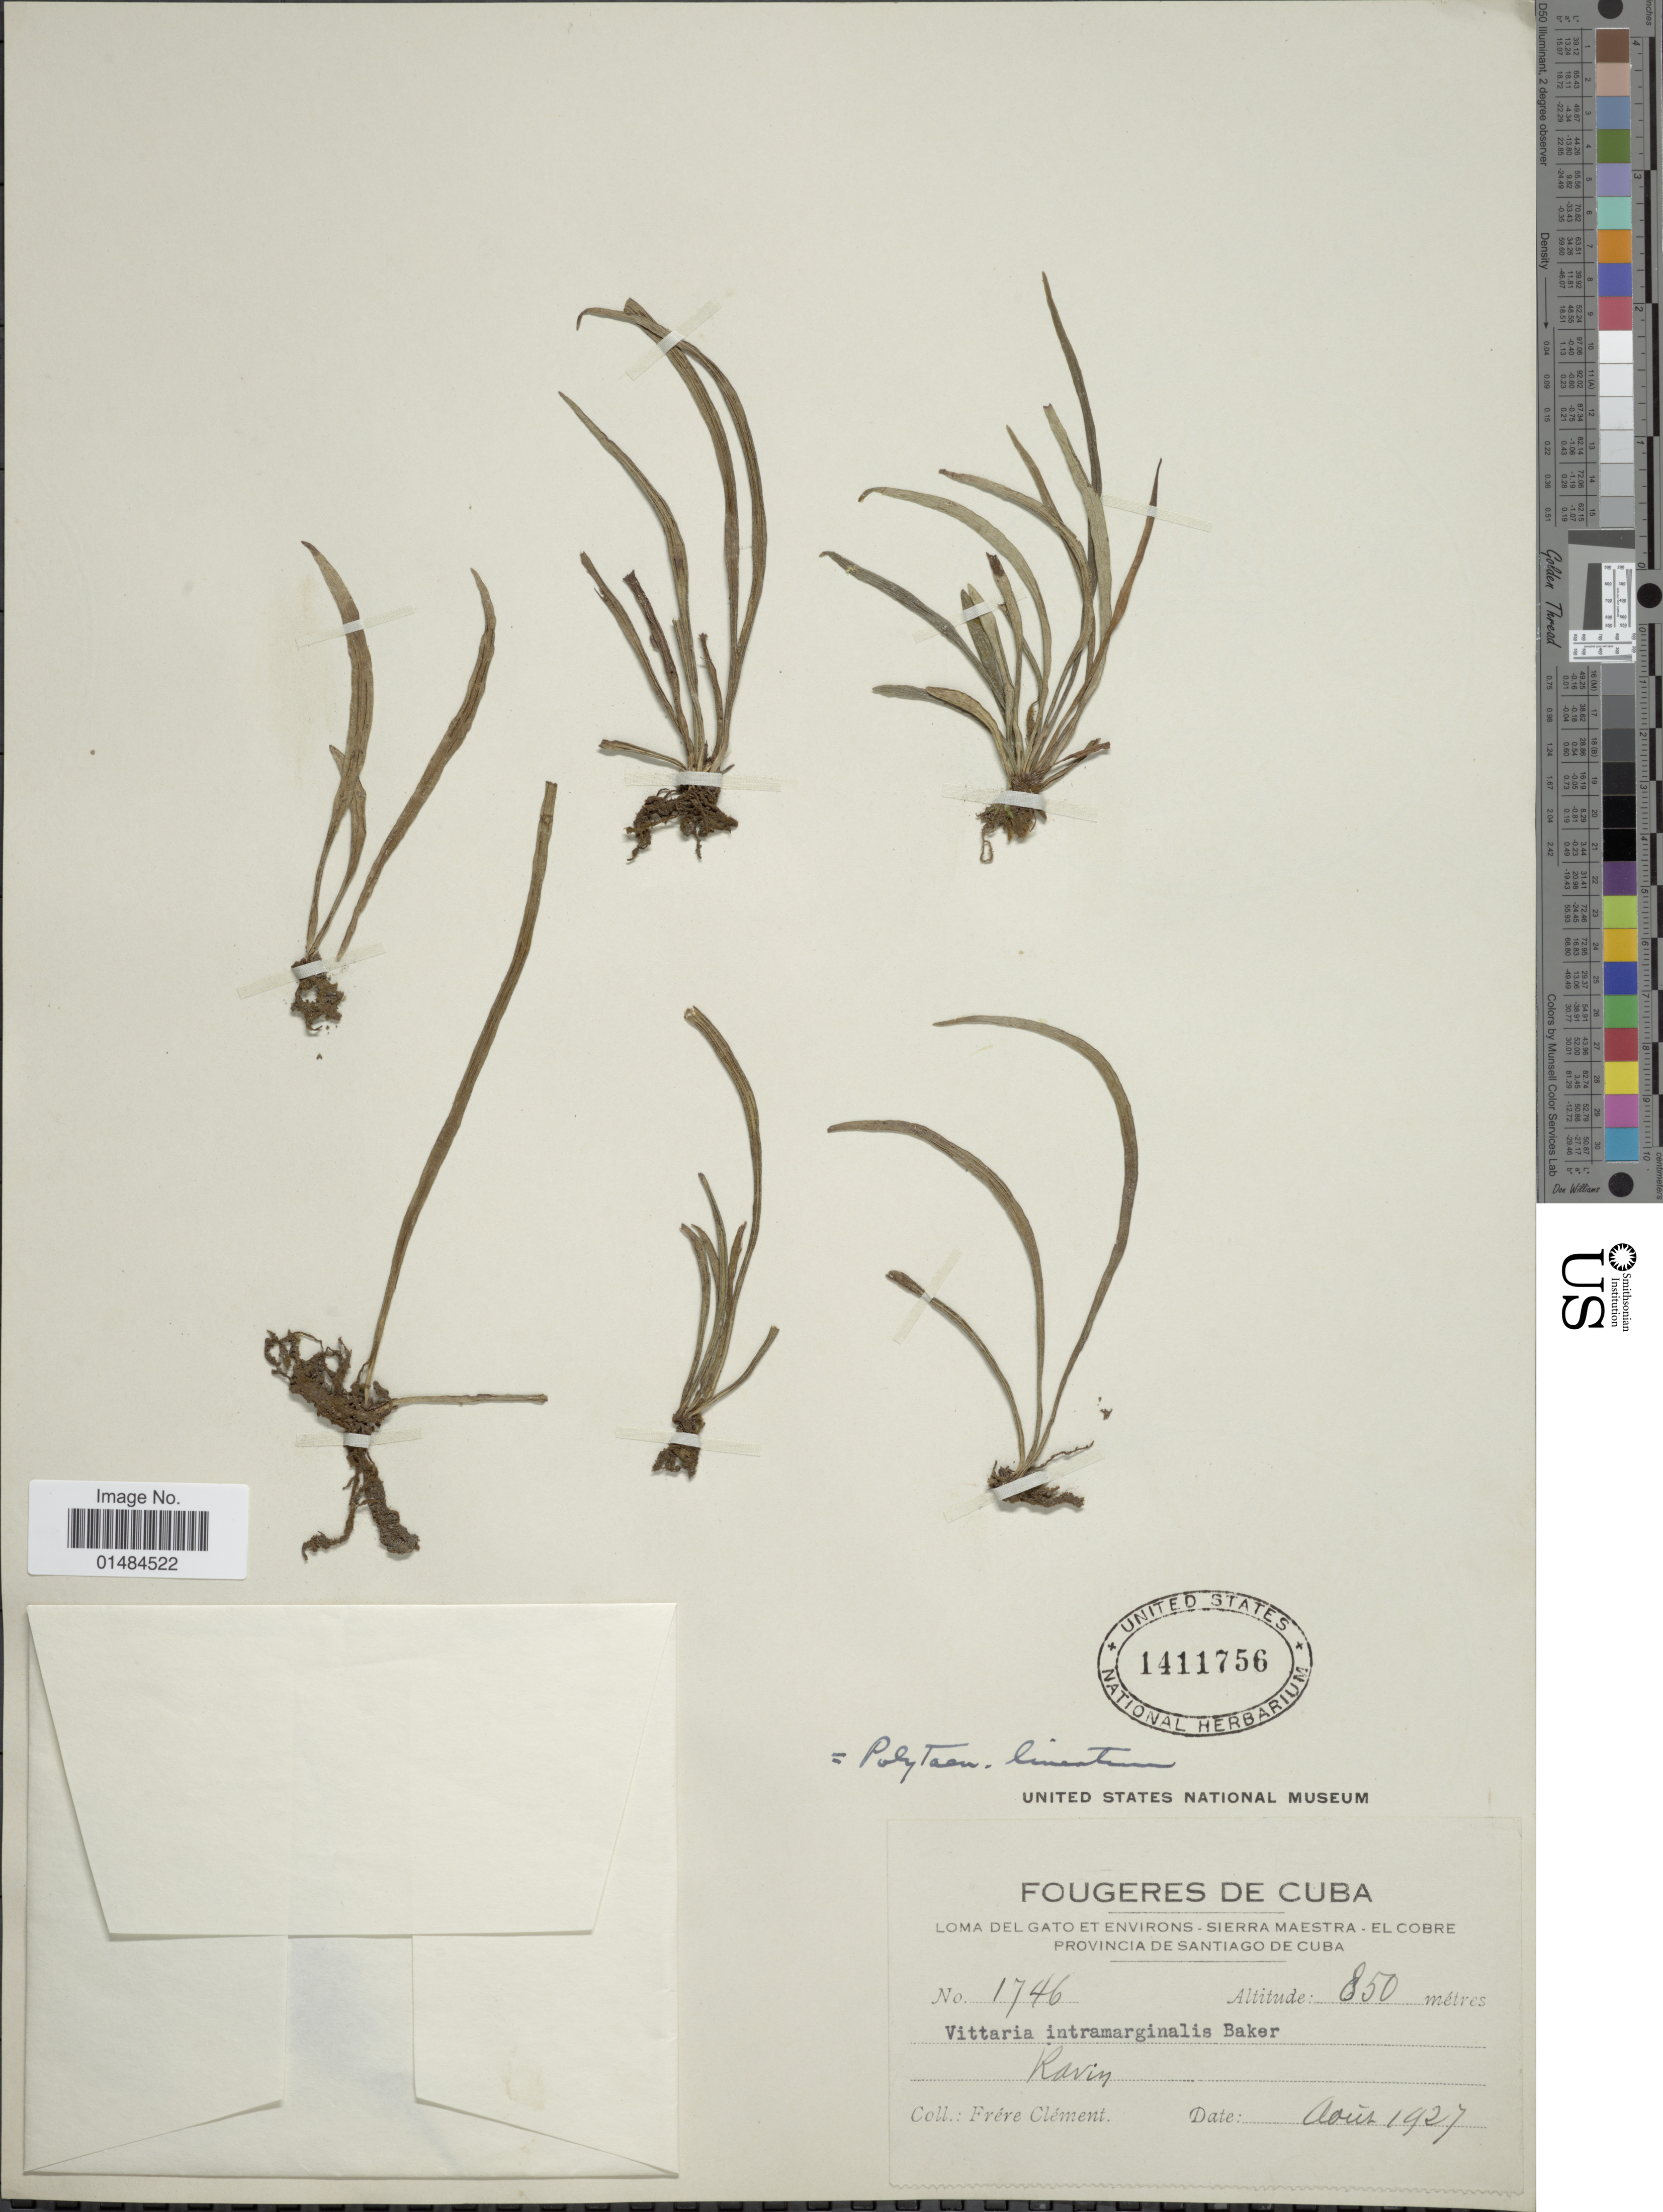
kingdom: Plantae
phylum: Tracheophyta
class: Polypodiopsida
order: Polypodiales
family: Pteridaceae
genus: Polytaenium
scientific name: Polytaenium lineatum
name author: (Sw.) J. Sm.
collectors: B. Clement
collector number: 1746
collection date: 1927-08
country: Cuba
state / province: Santiago de Cuba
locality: Loma del Gato et Environs, Sierra Maestra, El Cobre Provincia de Santiago de Cuba.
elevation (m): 850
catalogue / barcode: US 1411756